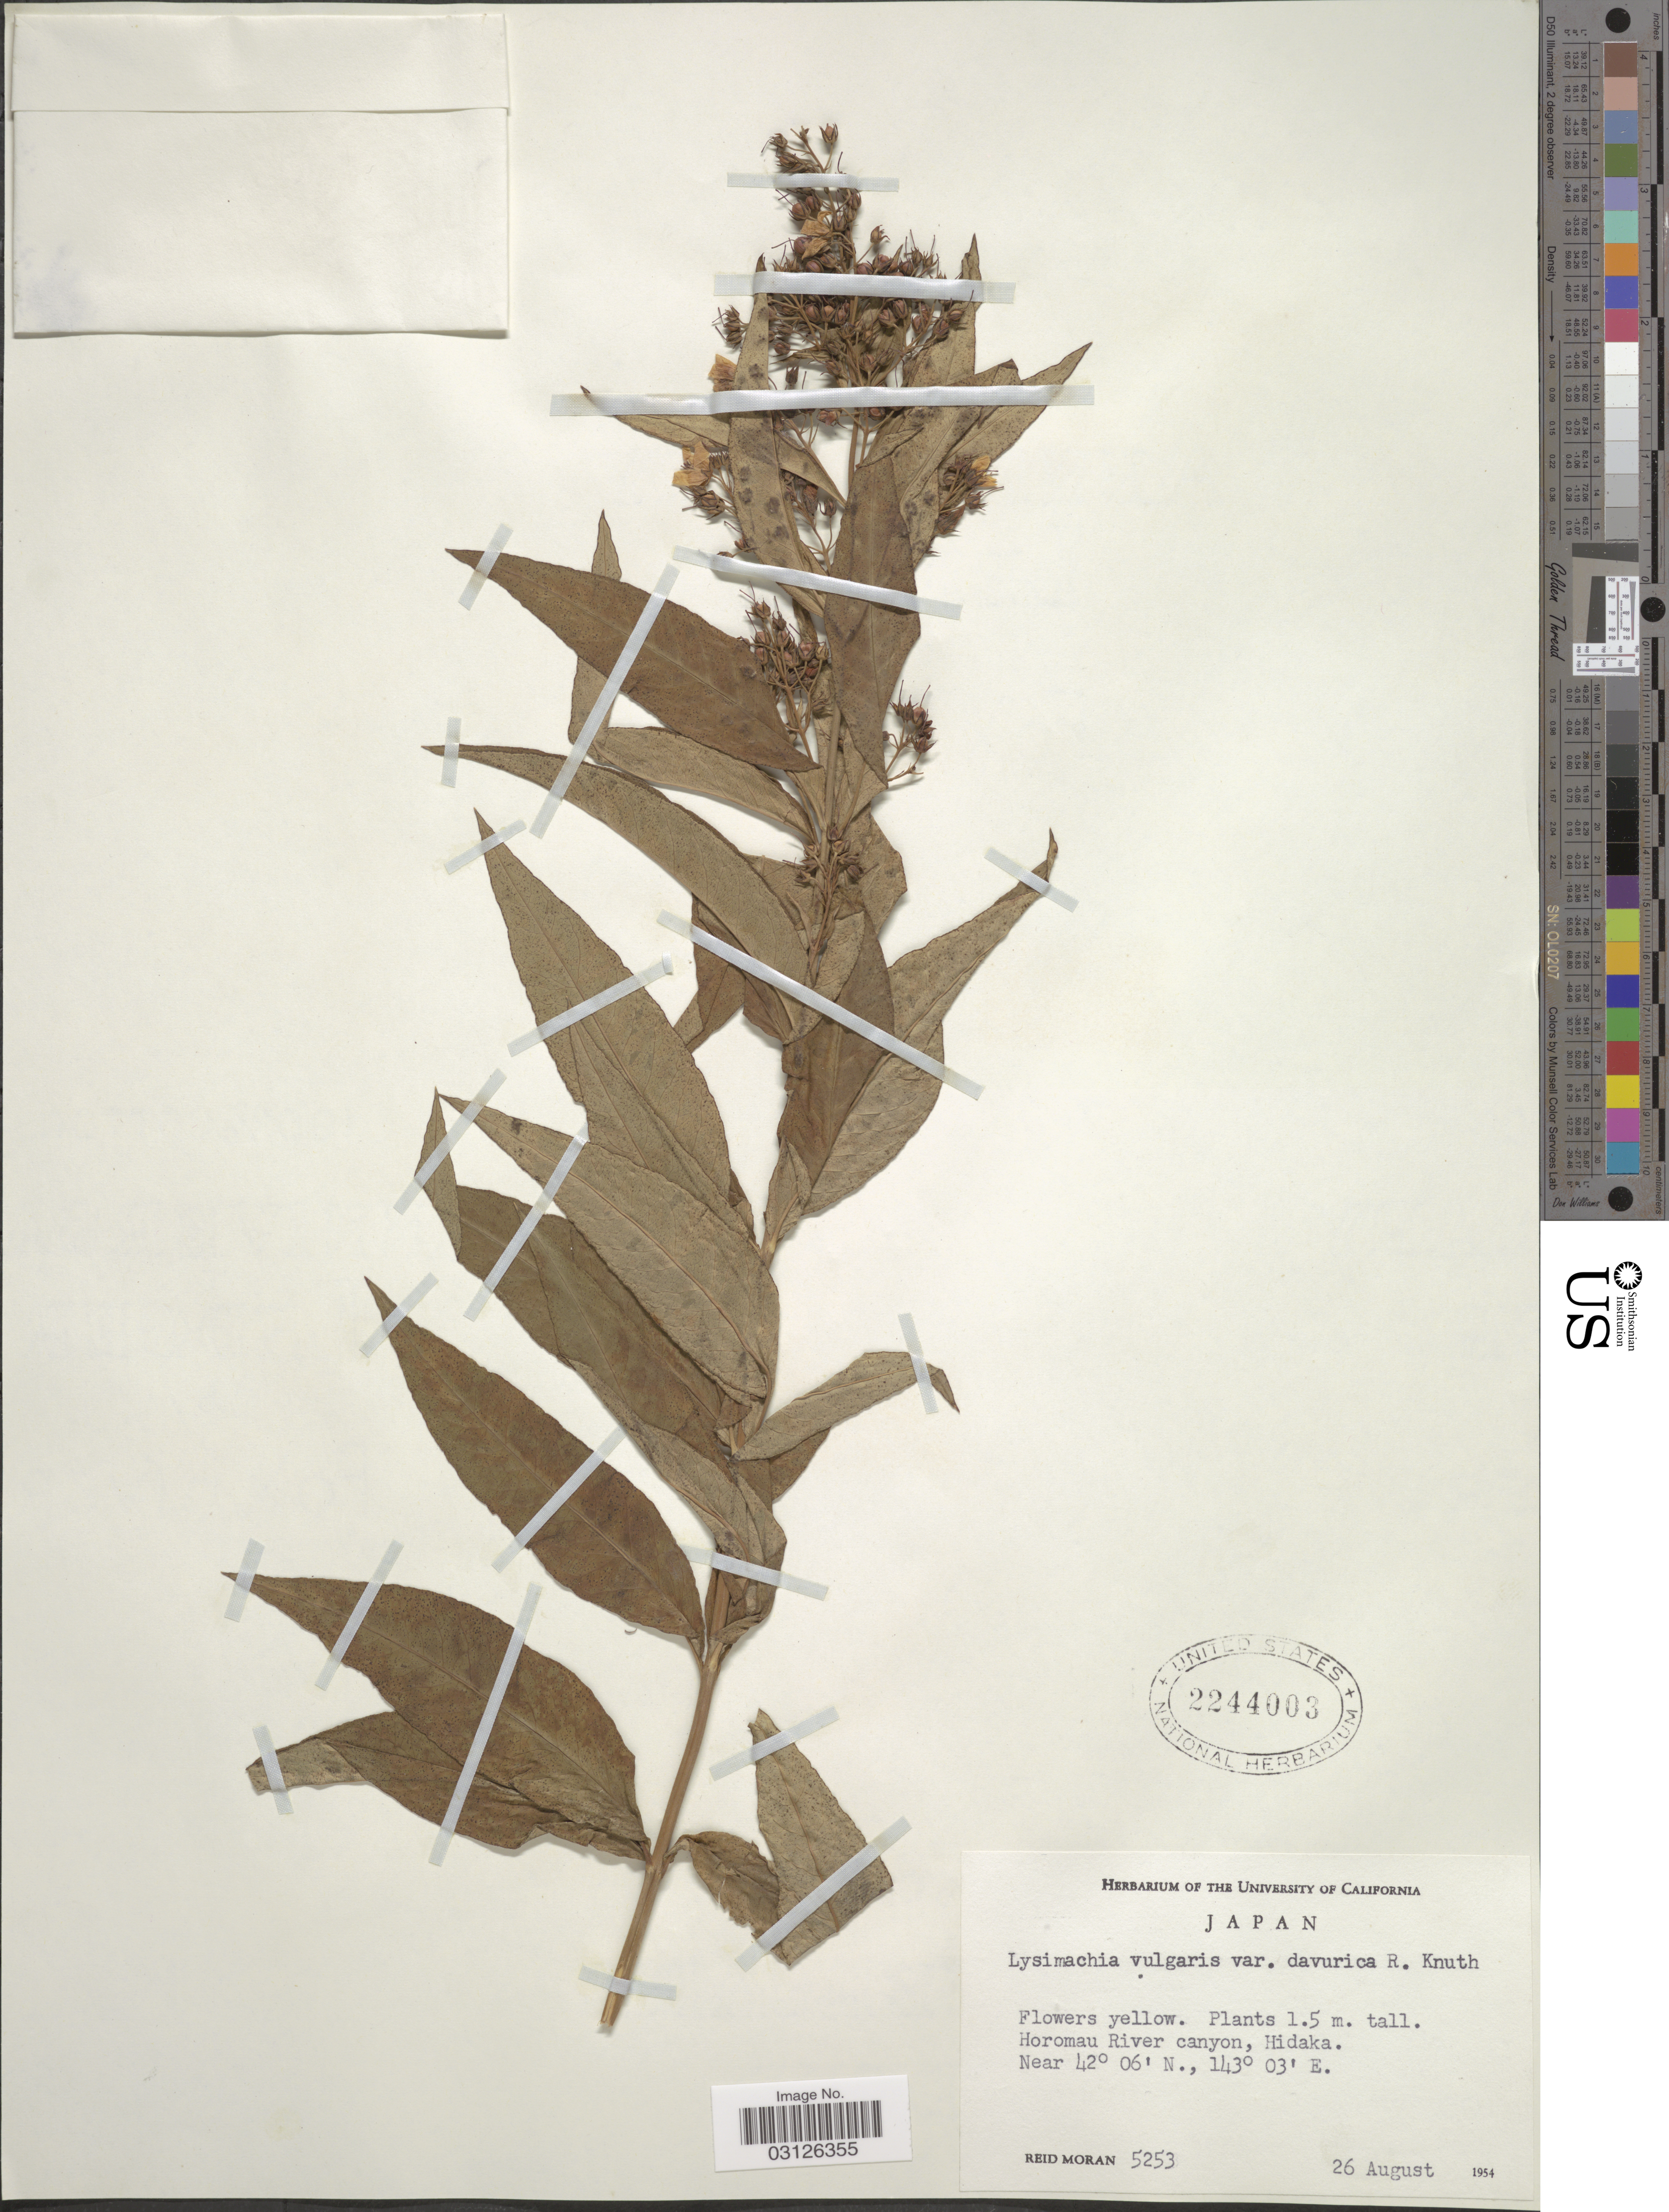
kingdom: Plantae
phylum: Tracheophyta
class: Magnoliopsida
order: Ericales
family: Primulaceae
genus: Lysimachia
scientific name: Lysimachia davurica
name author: Ledeb.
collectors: R. V. Moran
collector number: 5253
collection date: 1954-08-26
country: Japan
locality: Horomau River canyon, Hidaka.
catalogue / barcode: US 2244003